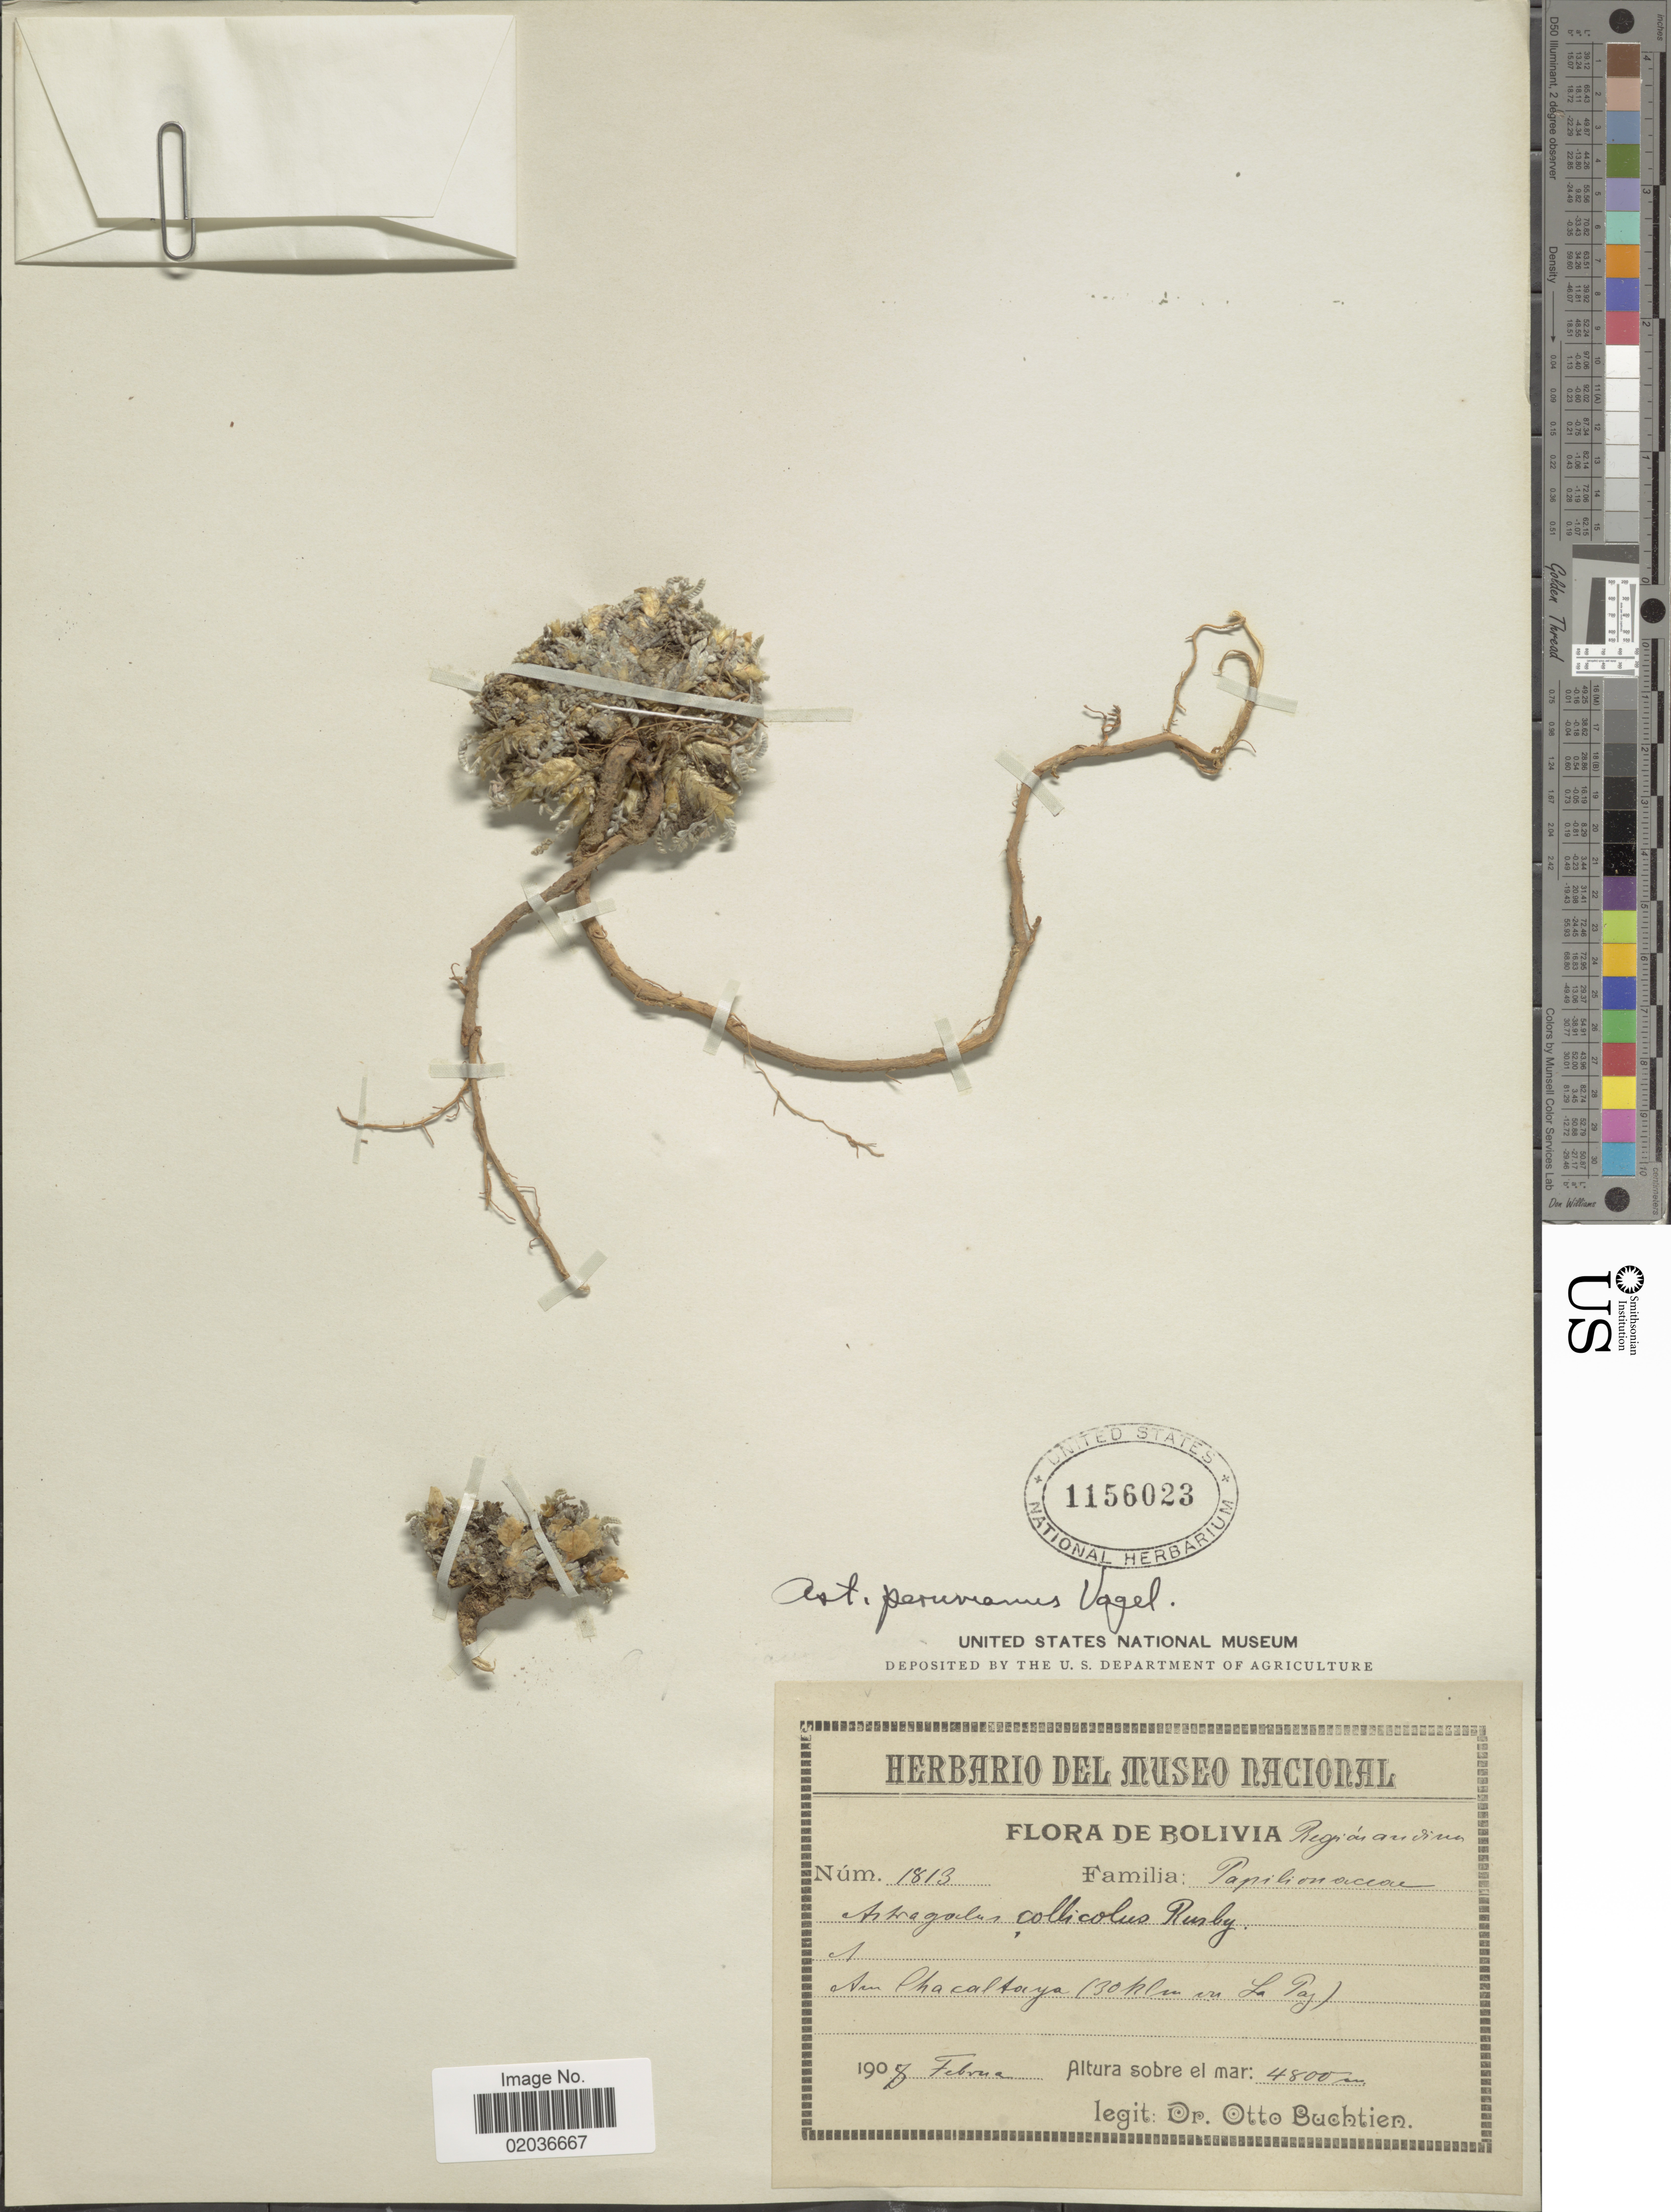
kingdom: Plantae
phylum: Tracheophyta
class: Magnoliopsida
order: Fabales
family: Fabaceae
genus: Astragalus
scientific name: Astragalus peruvianus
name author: Vogel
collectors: O. Buchtien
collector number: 1813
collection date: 1908-02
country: Bolivia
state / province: La Paz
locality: Región andina. Am Chaclataya (30 klm in La Paz)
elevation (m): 4800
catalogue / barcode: US 1156023